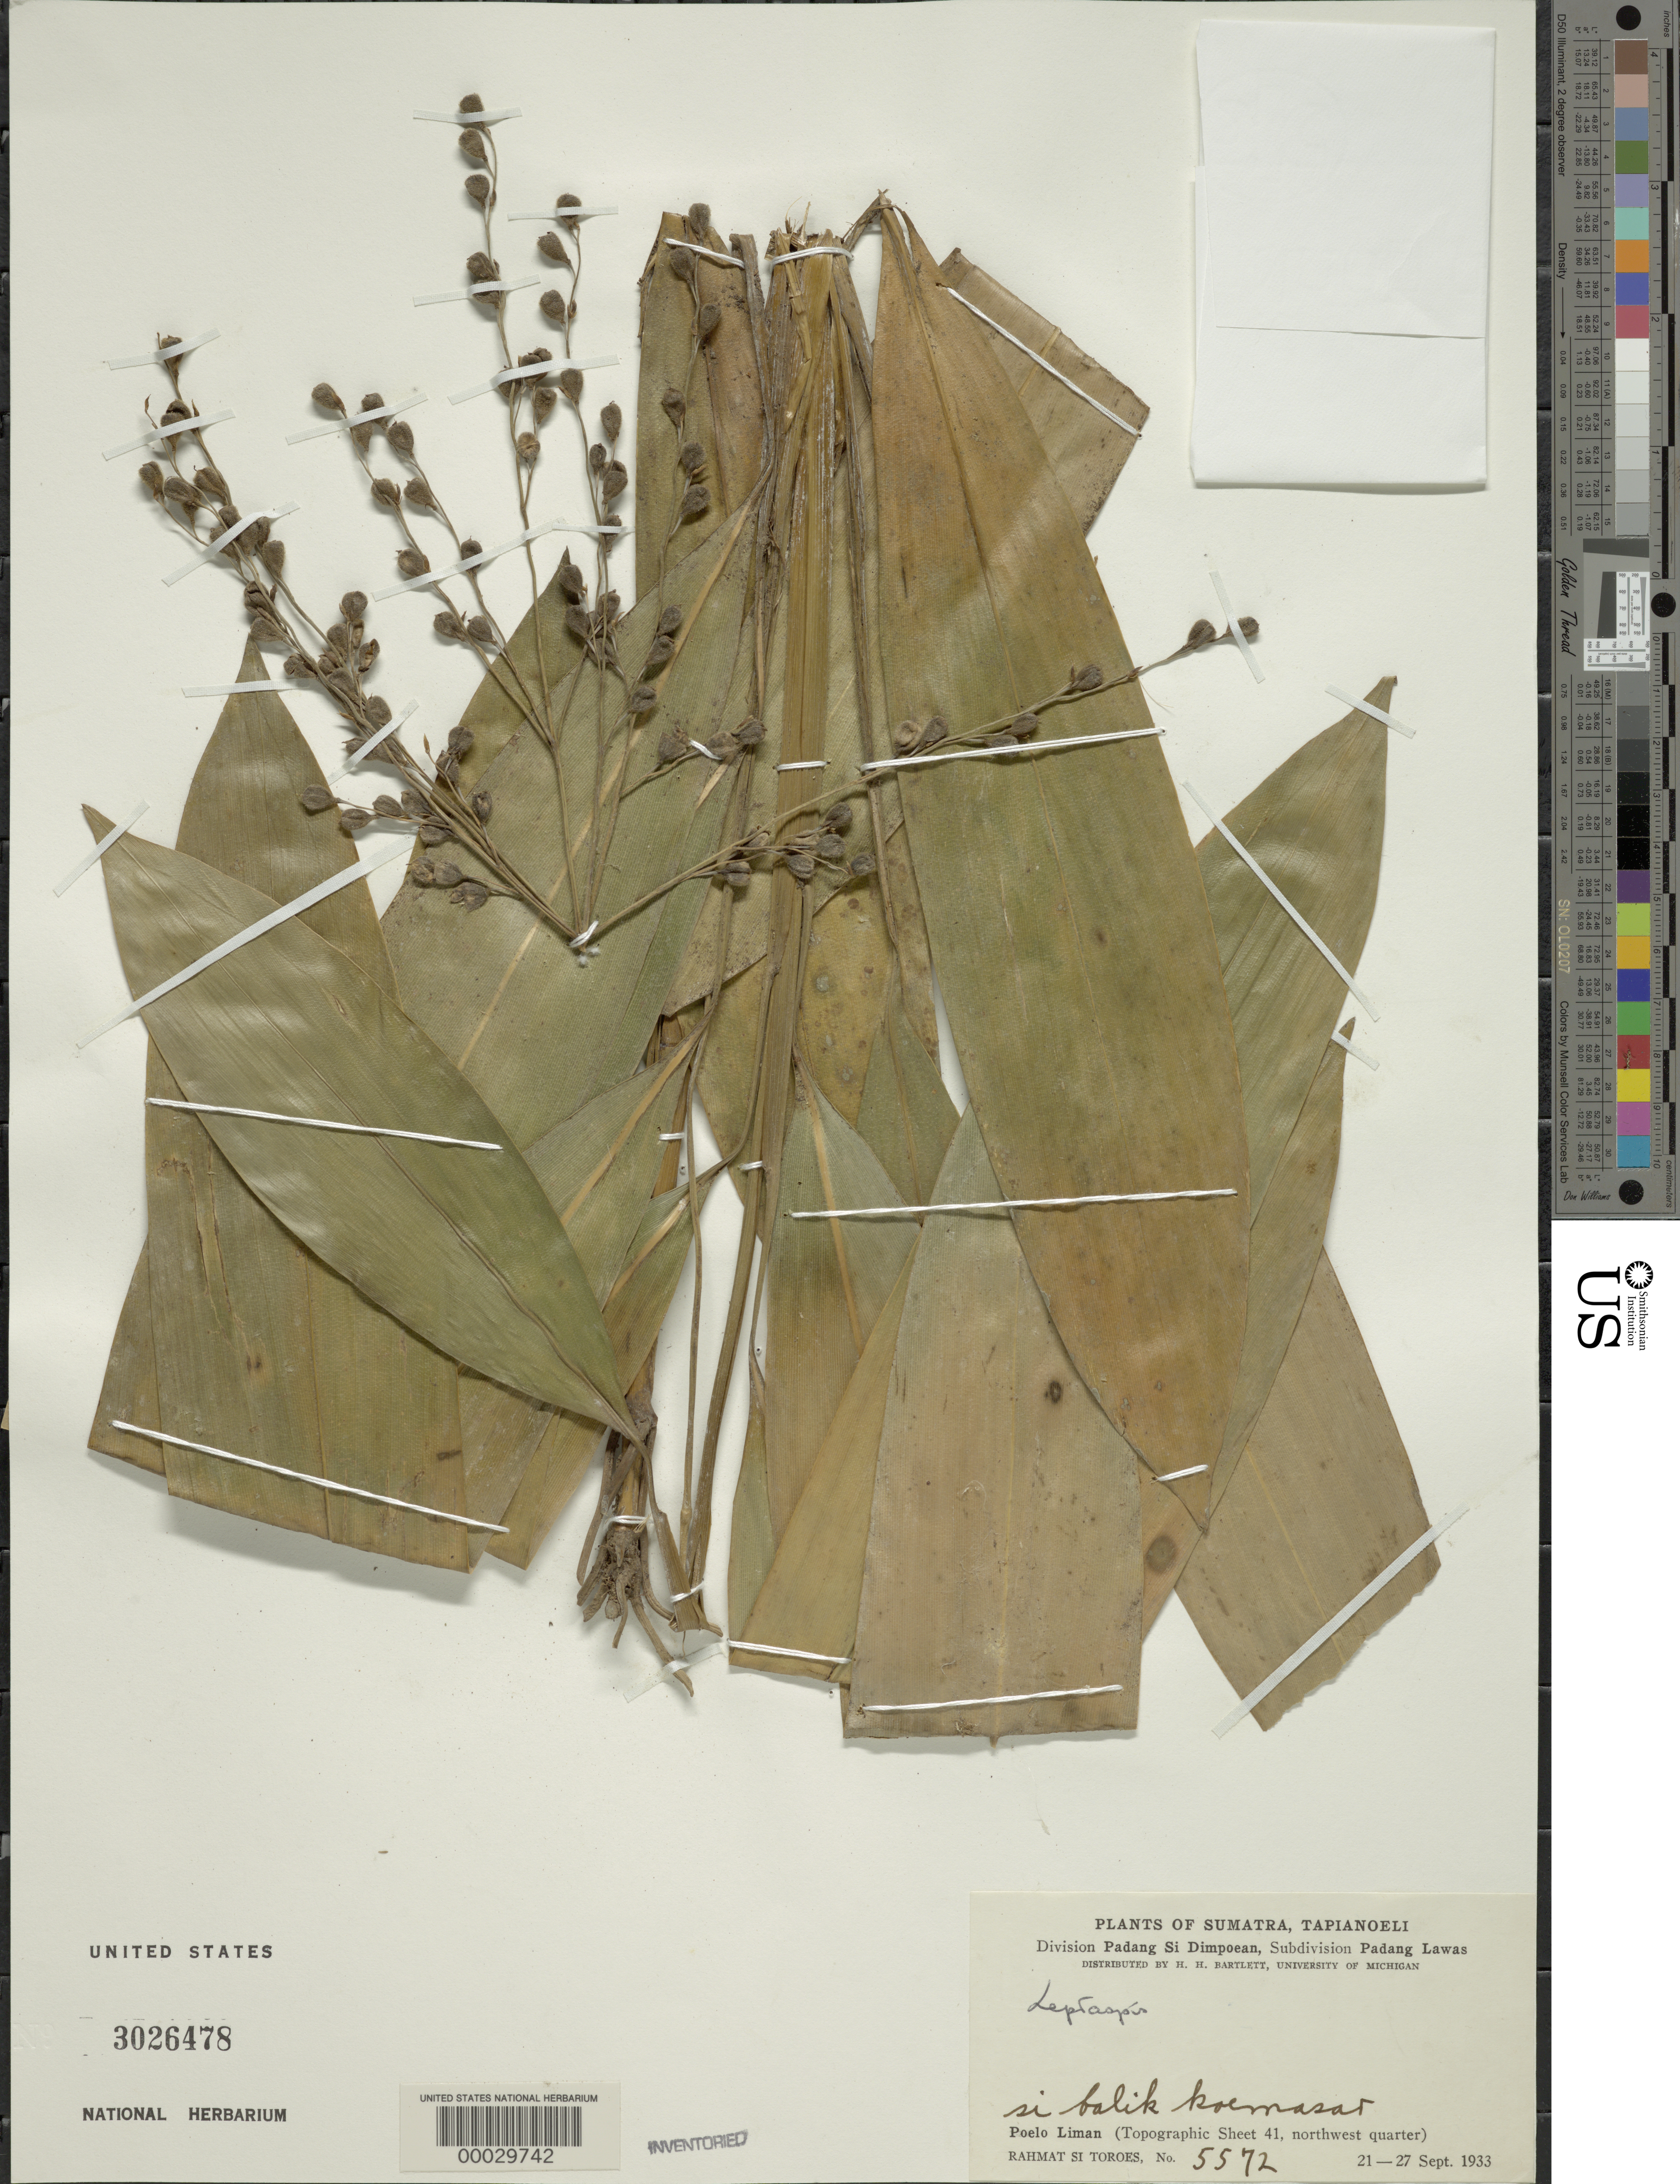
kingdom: Plantae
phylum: Tracheophyta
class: Liliopsida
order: Poales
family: Poaceae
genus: Leptaspis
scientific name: Leptaspis sp.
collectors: Rahmat Si Boeea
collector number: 5572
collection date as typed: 21 Sep 1933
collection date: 1933-09-21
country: Indonesia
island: Sumatra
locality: Tapianoeli, padang si dimpoean, padang lawas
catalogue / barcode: US 3026478